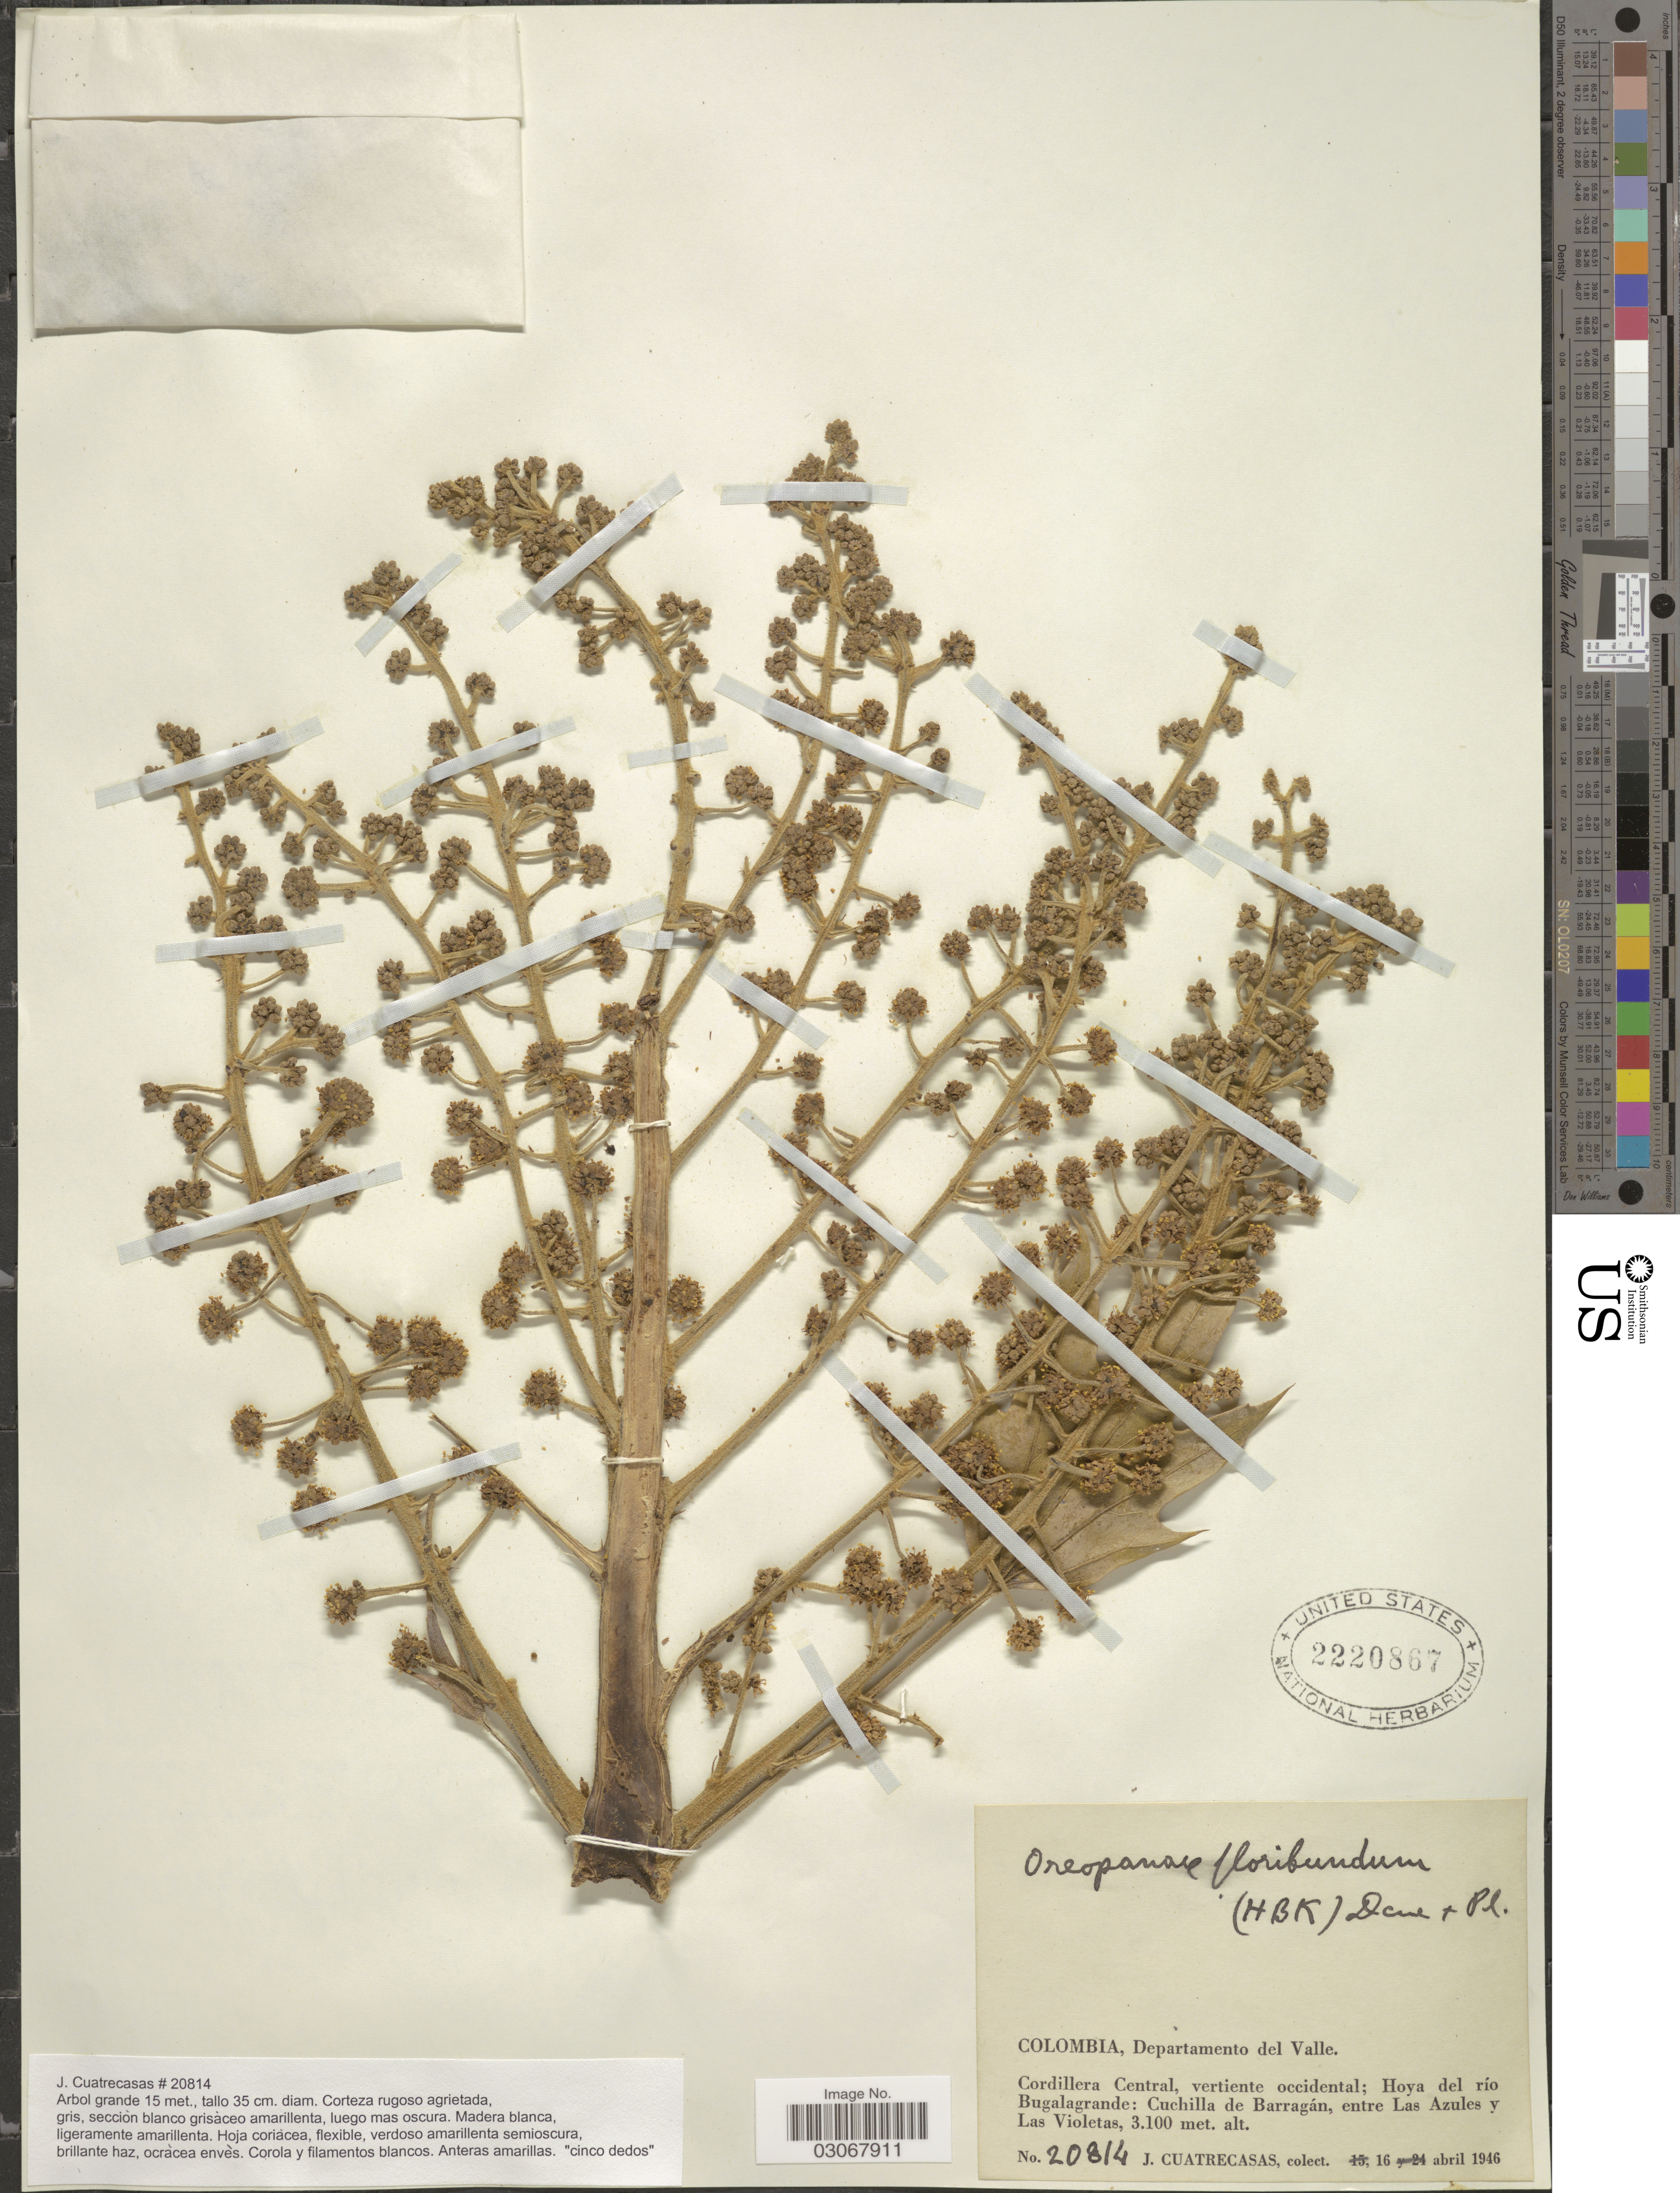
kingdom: Plantae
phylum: Tracheophyta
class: Magnoliopsida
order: Apiales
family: Araliaceae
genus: Oreopanax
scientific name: Oreopanax floribundus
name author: (Kunth) Decne. & Planch.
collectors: J. Cuatrecasas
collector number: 20814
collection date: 1946-04-16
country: Colombia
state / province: Valle del Cauca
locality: Departamento del Valle. Cordillera Central, vertiente occidental; Hoya del río Bugalagrande: Cuchilla de Barragán, entre Las Azules y Las Violetas.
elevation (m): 3100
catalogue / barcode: US 2220867